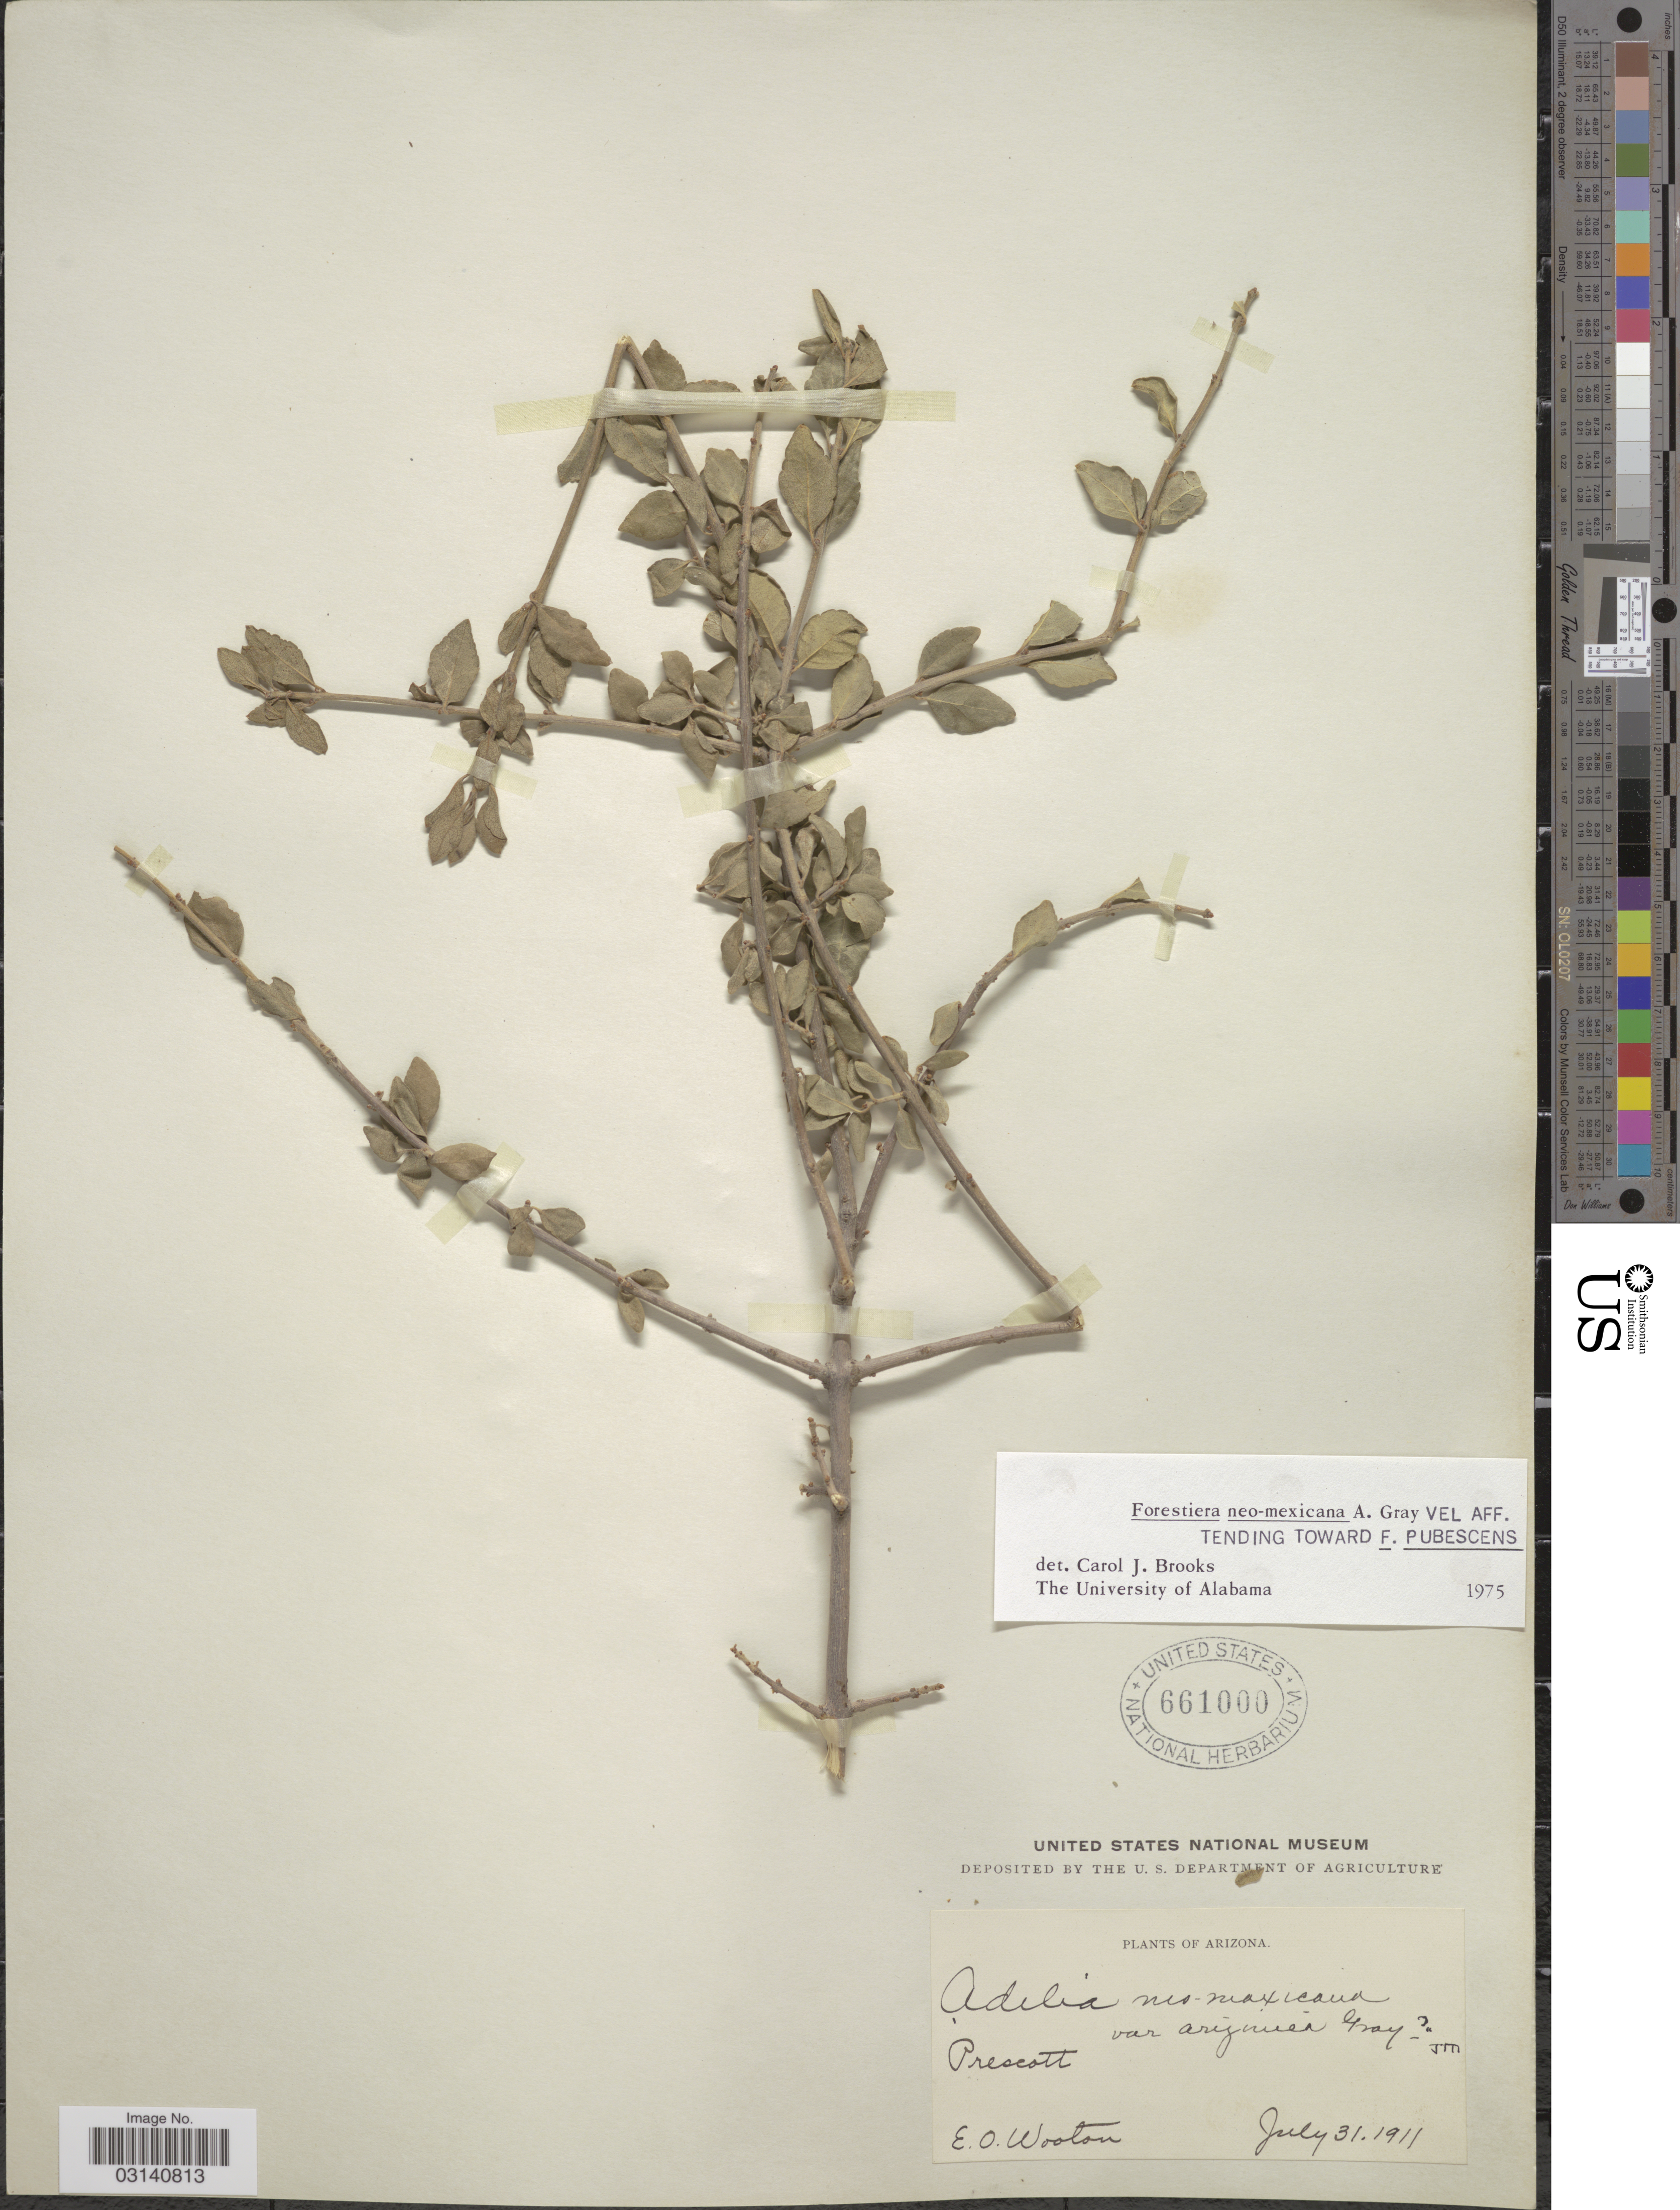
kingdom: Plantae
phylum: Tracheophyta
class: Magnoliopsida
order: Lamiales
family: Oleaceae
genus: Forestiera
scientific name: Forestiera neomexicana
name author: A. Gray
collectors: E. O. Wooton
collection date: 1911-07-31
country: United States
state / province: Arizona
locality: Prescott.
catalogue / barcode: US 661000